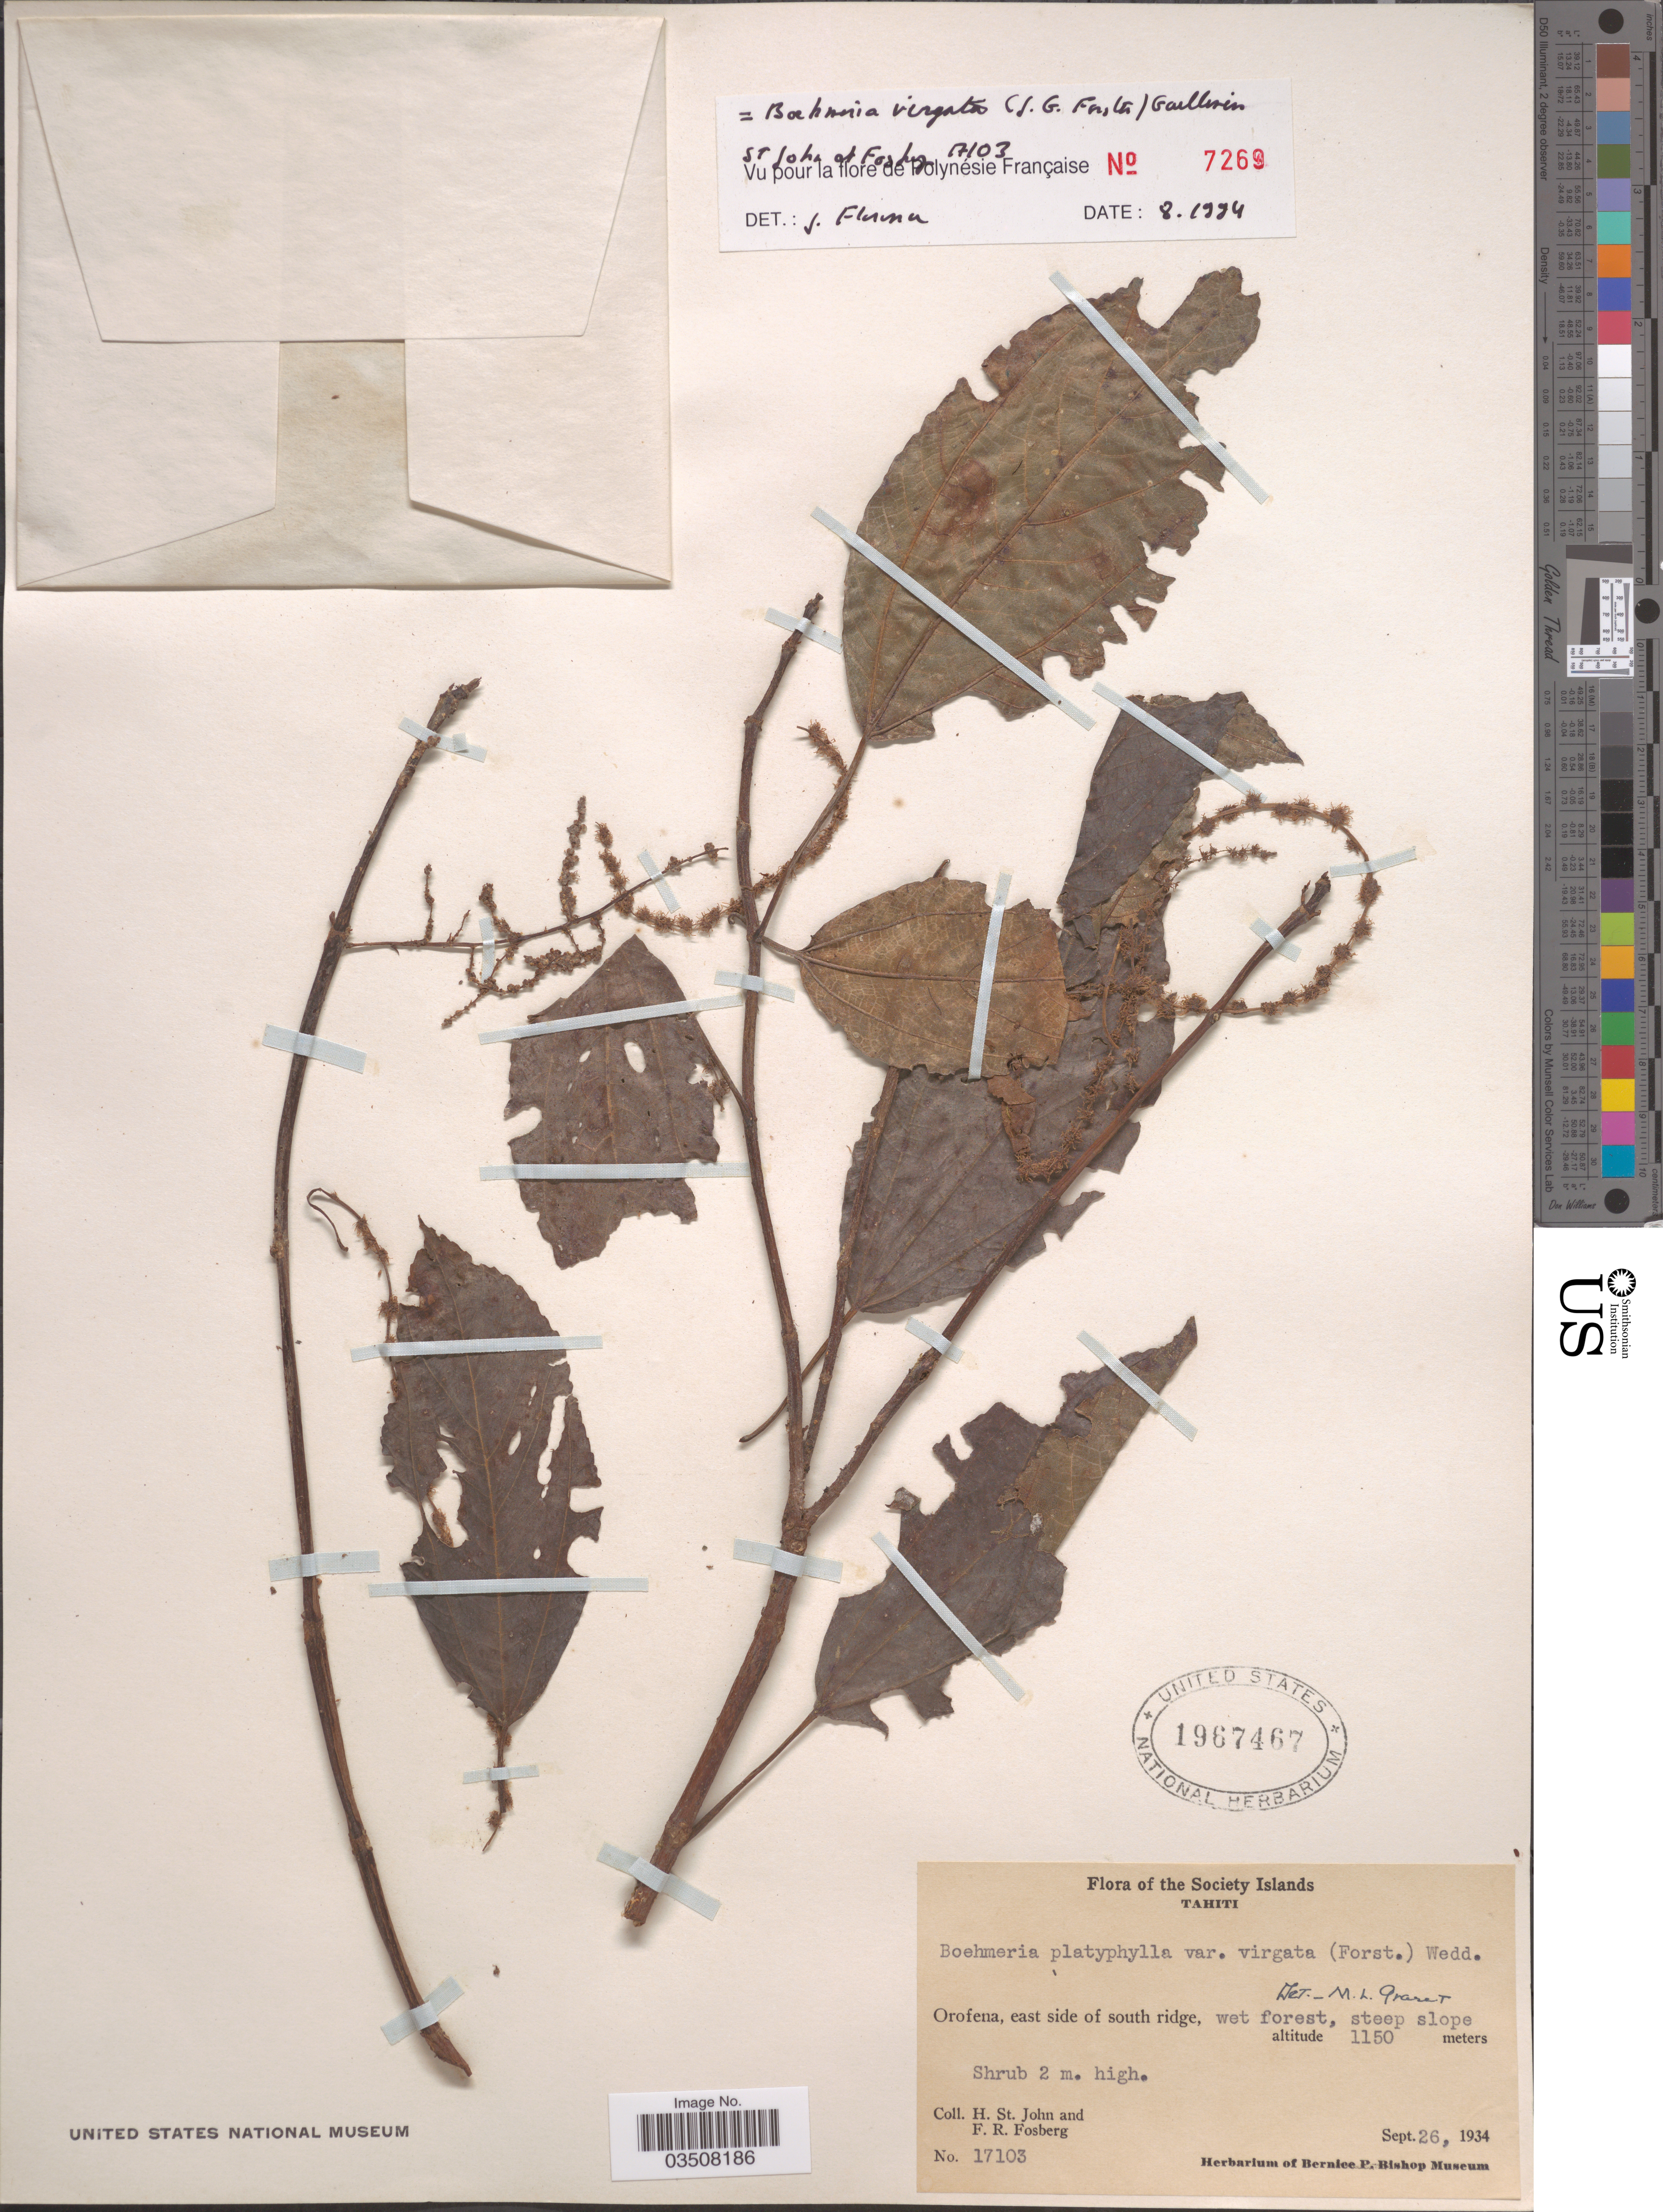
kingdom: Plantae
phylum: Tracheophyta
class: Magnoliopsida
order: Rosales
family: Urticaceae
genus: Boehmeria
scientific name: Boehmeria virgata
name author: (G. Forst.) Guill.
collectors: H. St. John & F. R. Fosberg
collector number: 17103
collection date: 1934-09-26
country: French Polynesia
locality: The Society Islands, Tahiti. Orofena, east side of south ridge, wet forest, steep slope.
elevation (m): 1150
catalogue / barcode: US 1967467